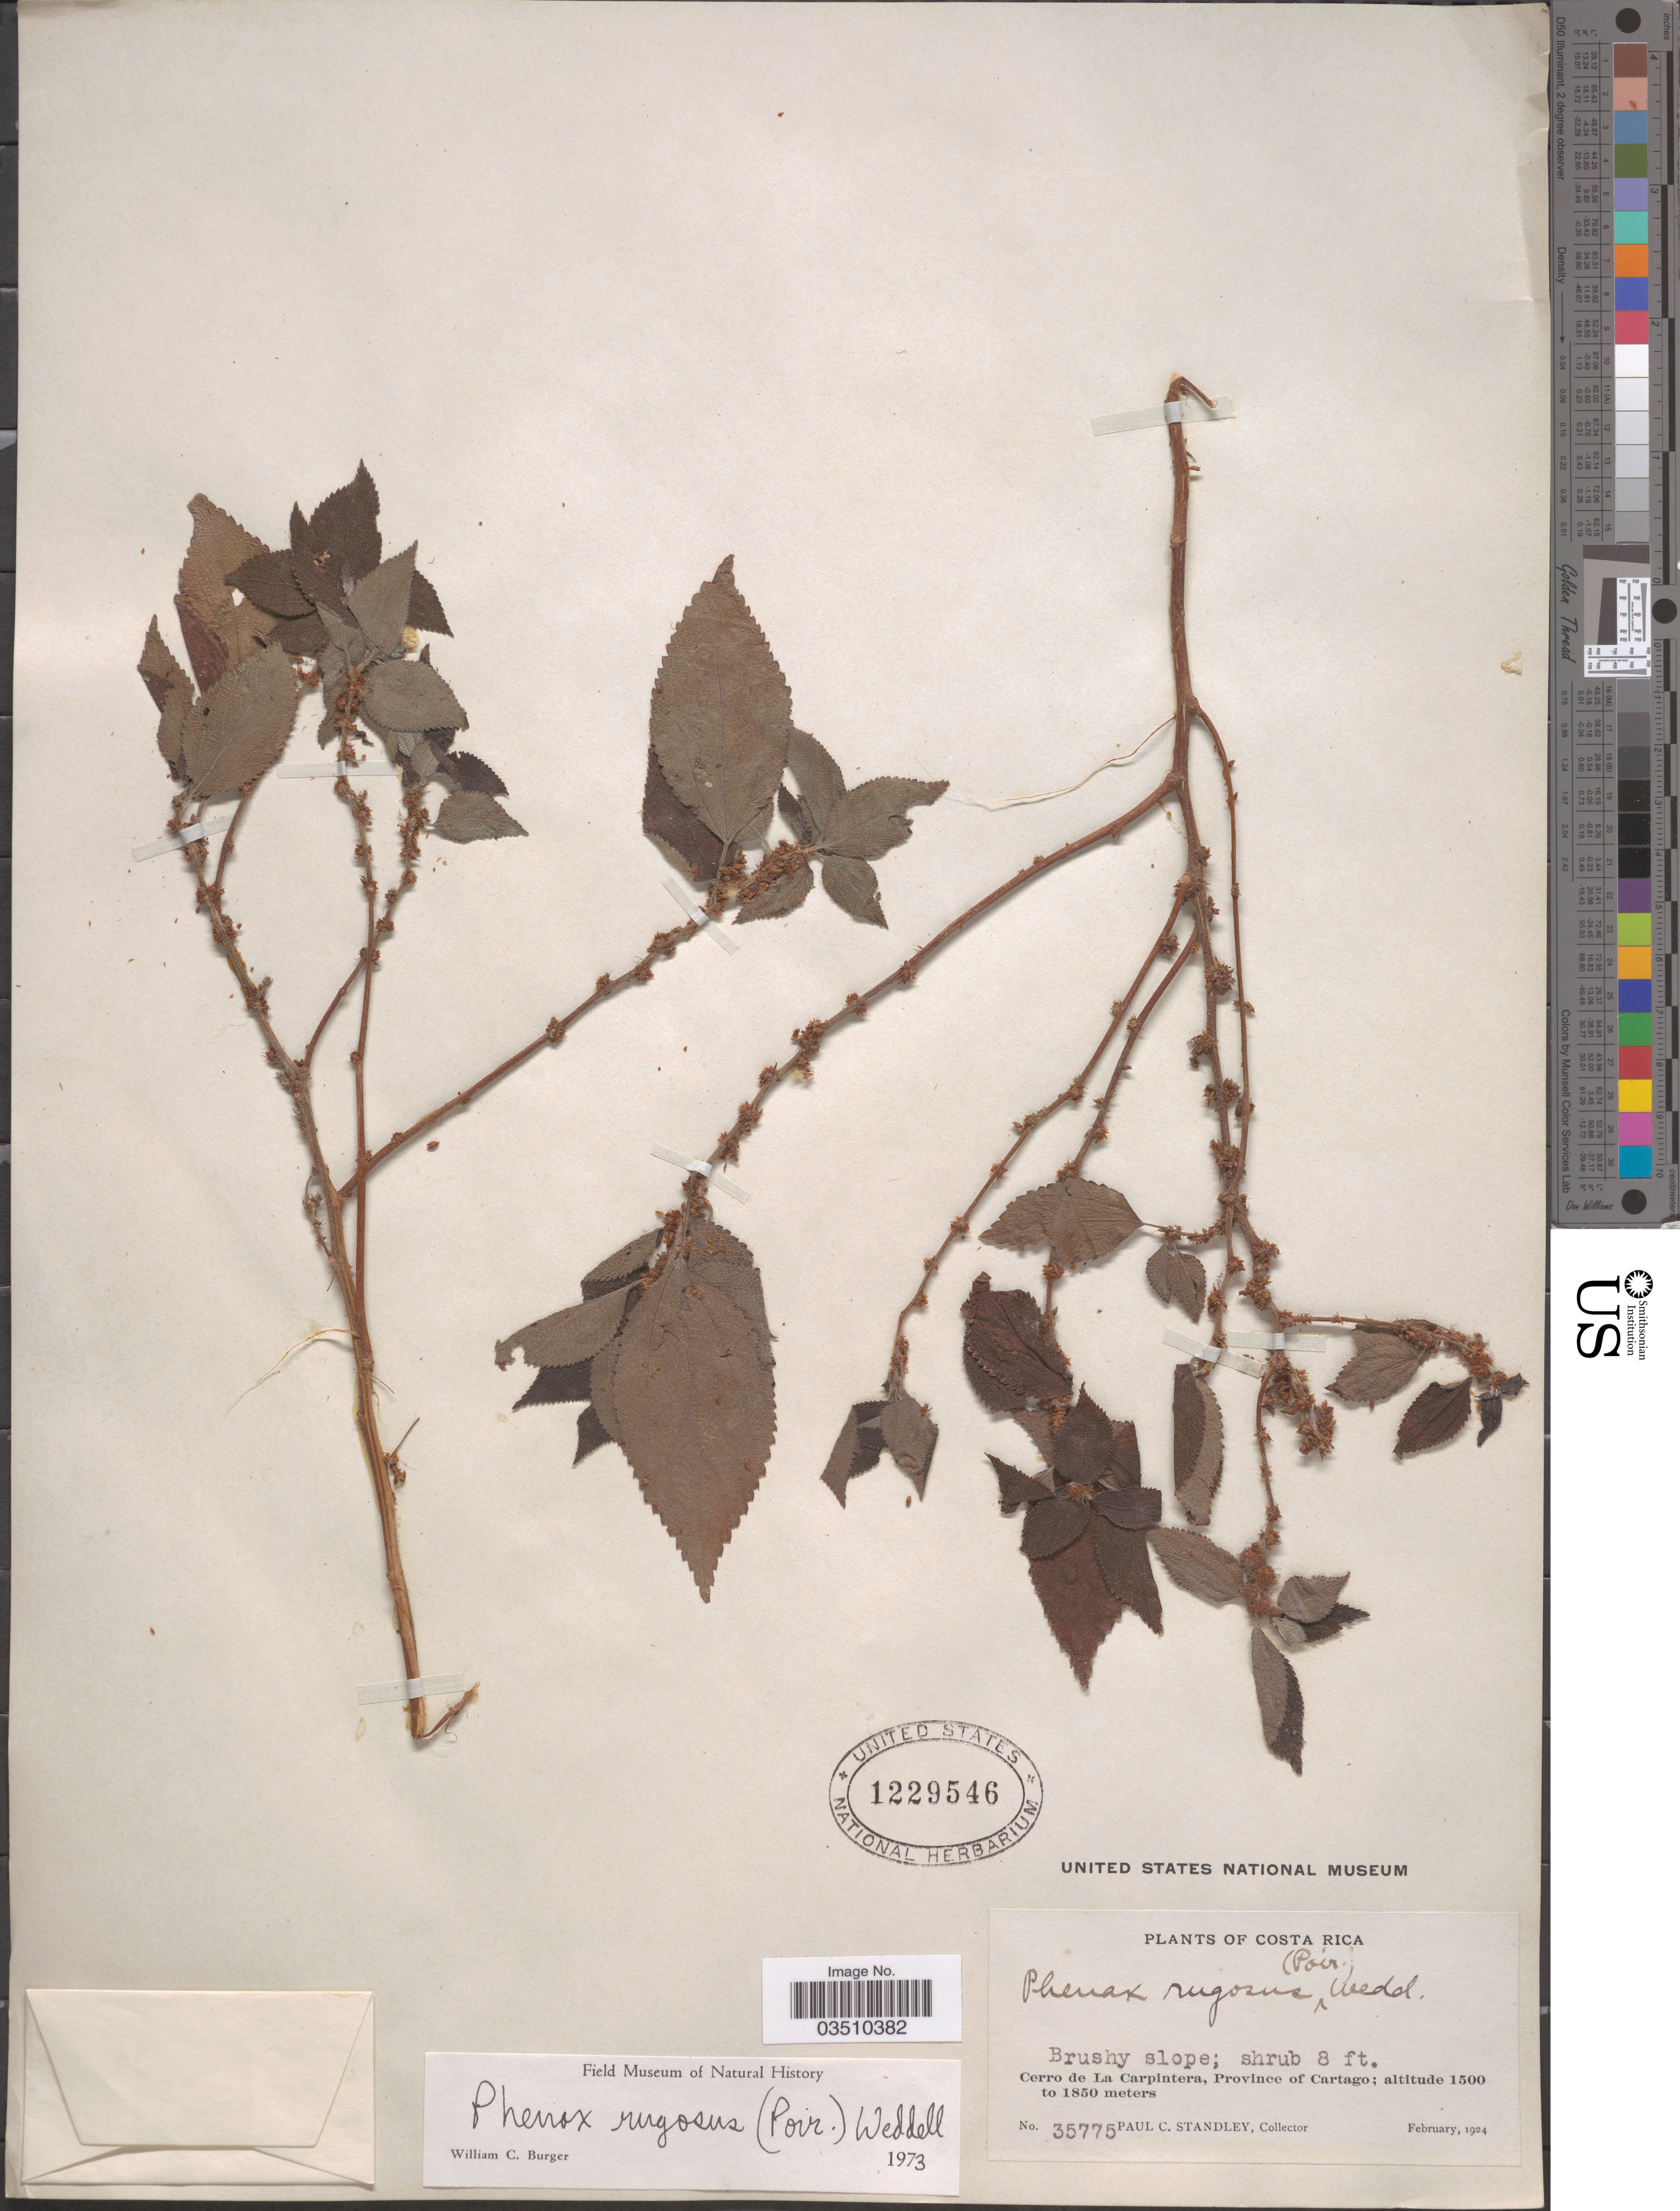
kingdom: Plantae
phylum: Tracheophyta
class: Magnoliopsida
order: Rosales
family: Urticaceae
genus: Phenax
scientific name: Phenax rugosus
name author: (Poir.) Wedd.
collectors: P. C. Standley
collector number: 35775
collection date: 1924-02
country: Costa Rica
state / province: Cartago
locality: Cerro de La Carpintera.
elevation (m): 1500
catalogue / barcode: US 1229546